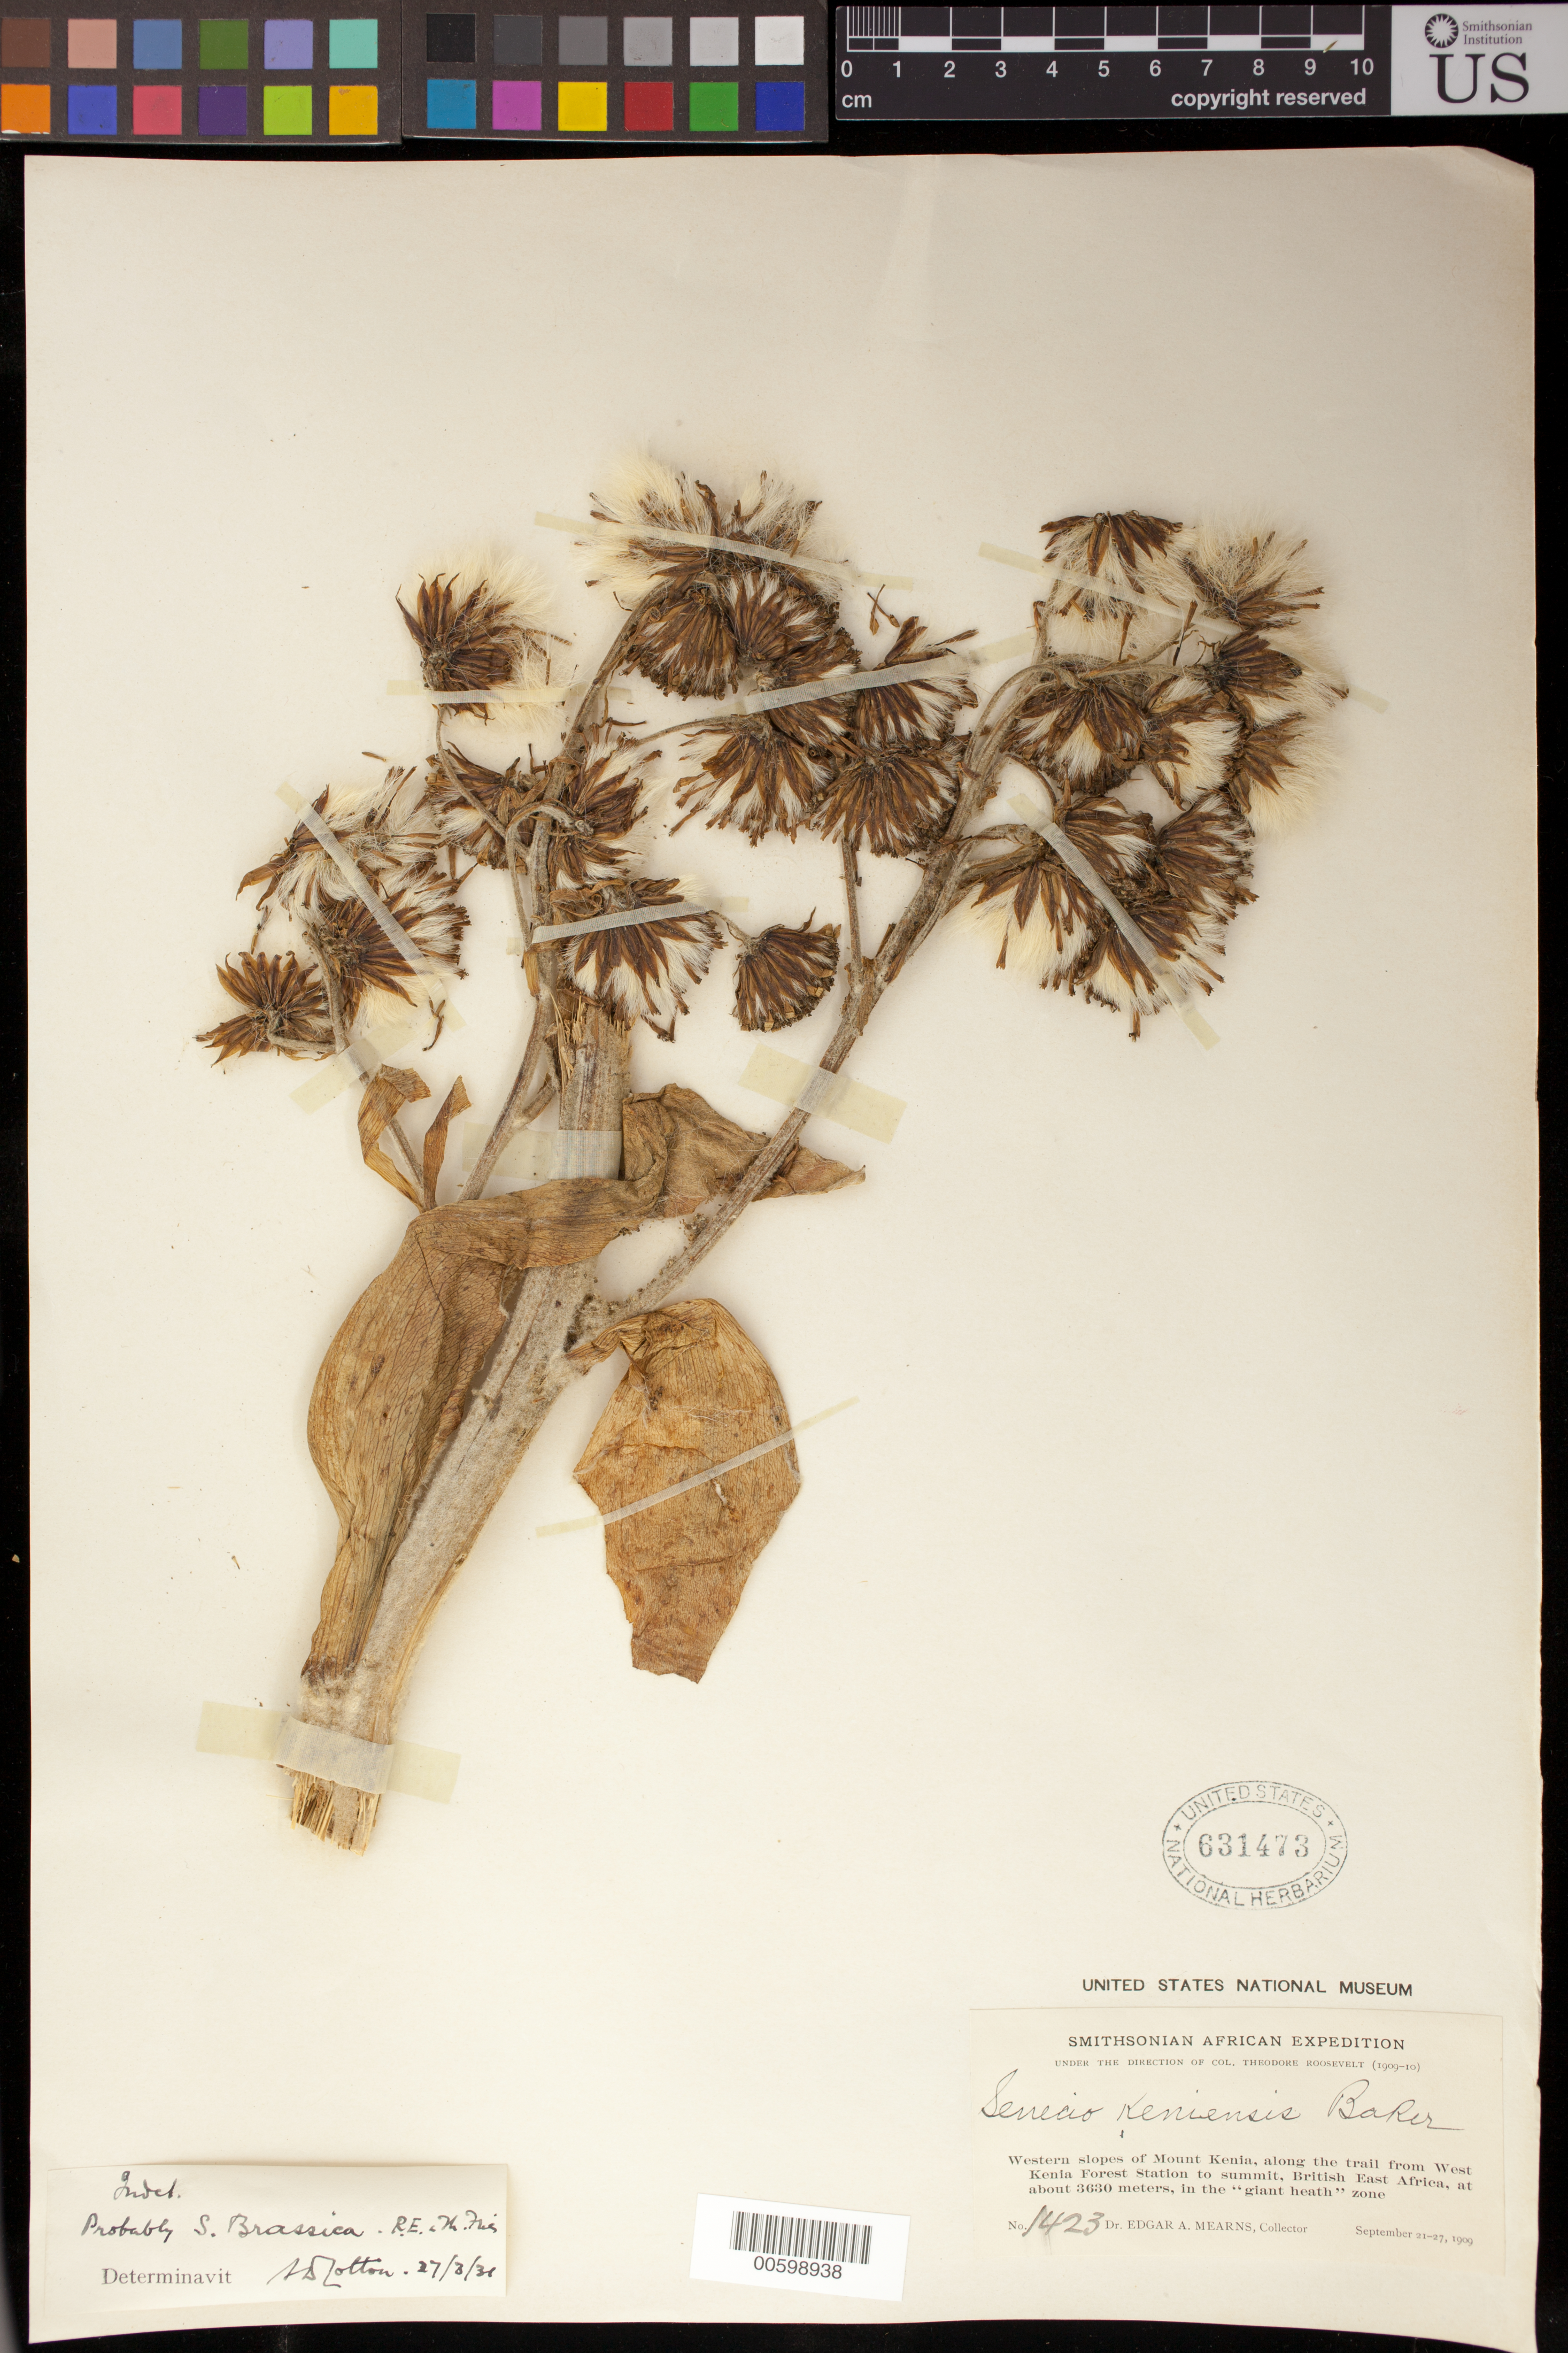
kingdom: Plantae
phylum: Tracheophyta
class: Magnoliopsida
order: Asterales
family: Asteraceae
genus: Senecio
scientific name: Senecio keniensis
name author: Baker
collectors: E. A. Mearns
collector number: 1423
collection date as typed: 21 Sep 1909 to 27 Sep 1909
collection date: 1909-09-21/1909-09-27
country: Kenya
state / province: Nyeri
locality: Western slopes of Mount Kenya, along the trail from West Kenya Forest Station to summit, in the " giant health"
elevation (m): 3630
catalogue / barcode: US 631473